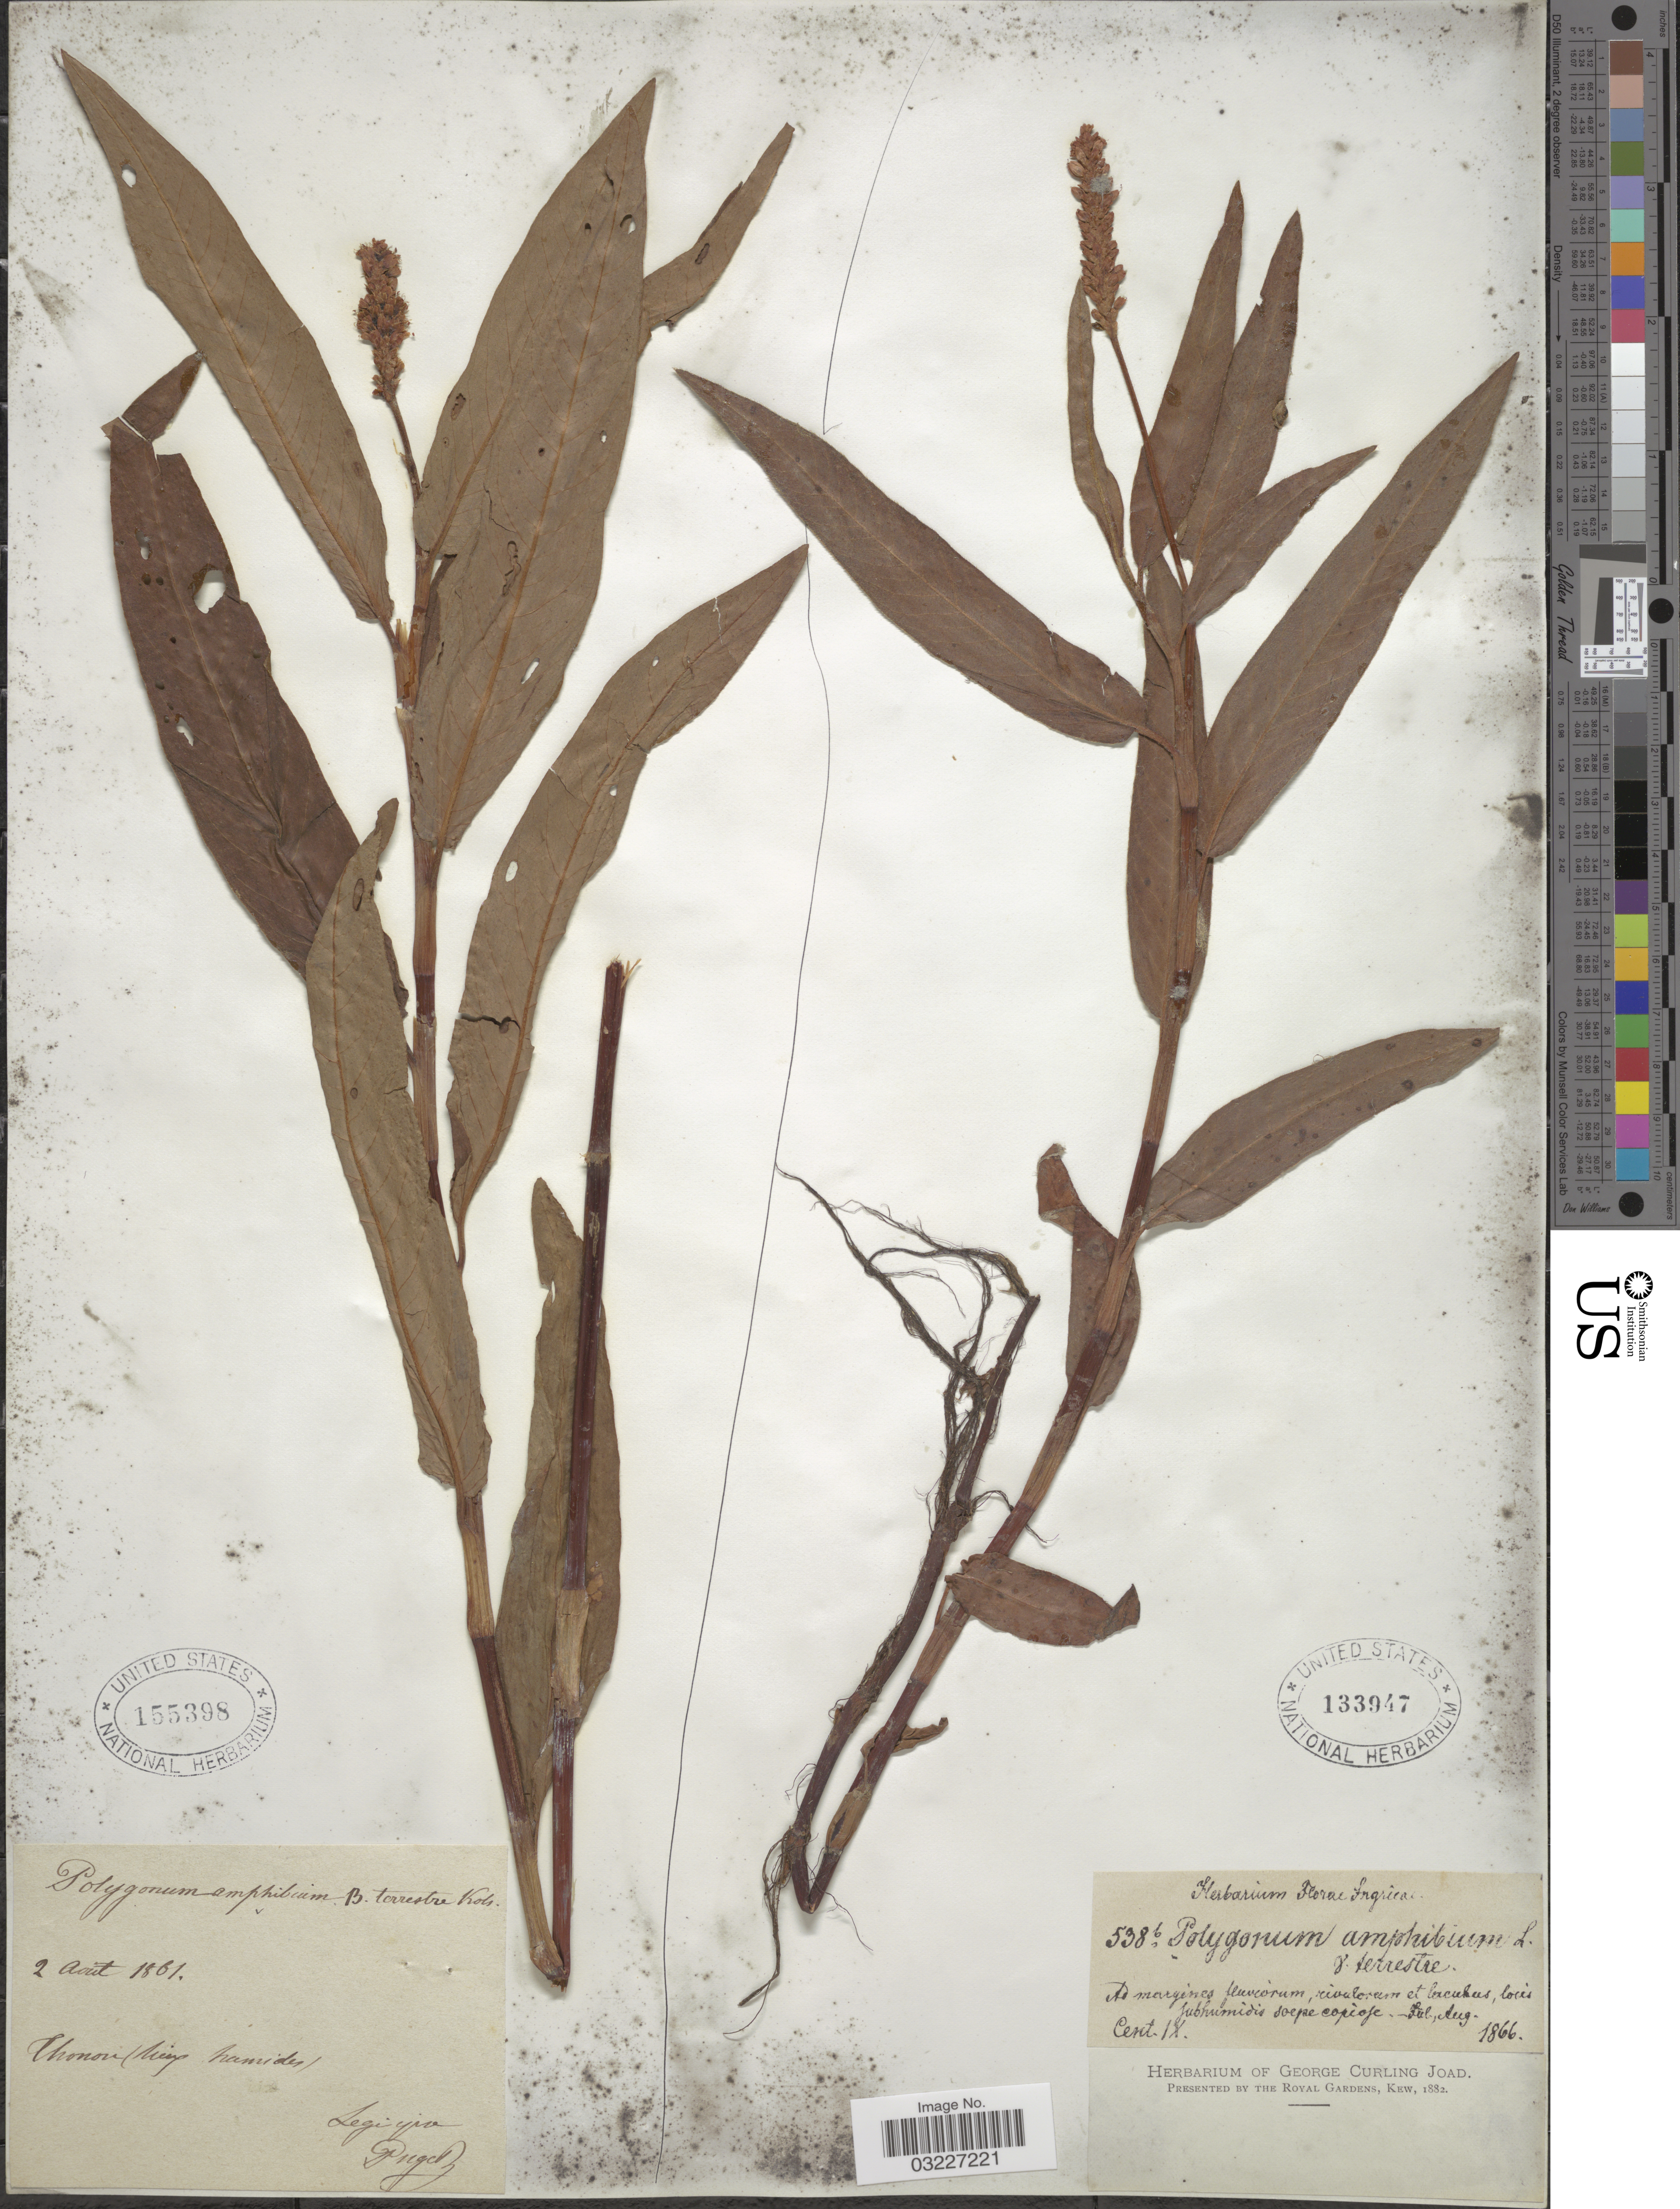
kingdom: Plantae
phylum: Tracheophyta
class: Magnoliopsida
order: Caryophyllales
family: Polygonaceae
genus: Polygonum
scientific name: Polygonum amphibium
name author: L.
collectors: -. Puget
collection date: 1861-08-02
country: France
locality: Thonon (lieux humides).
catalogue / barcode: US 155398